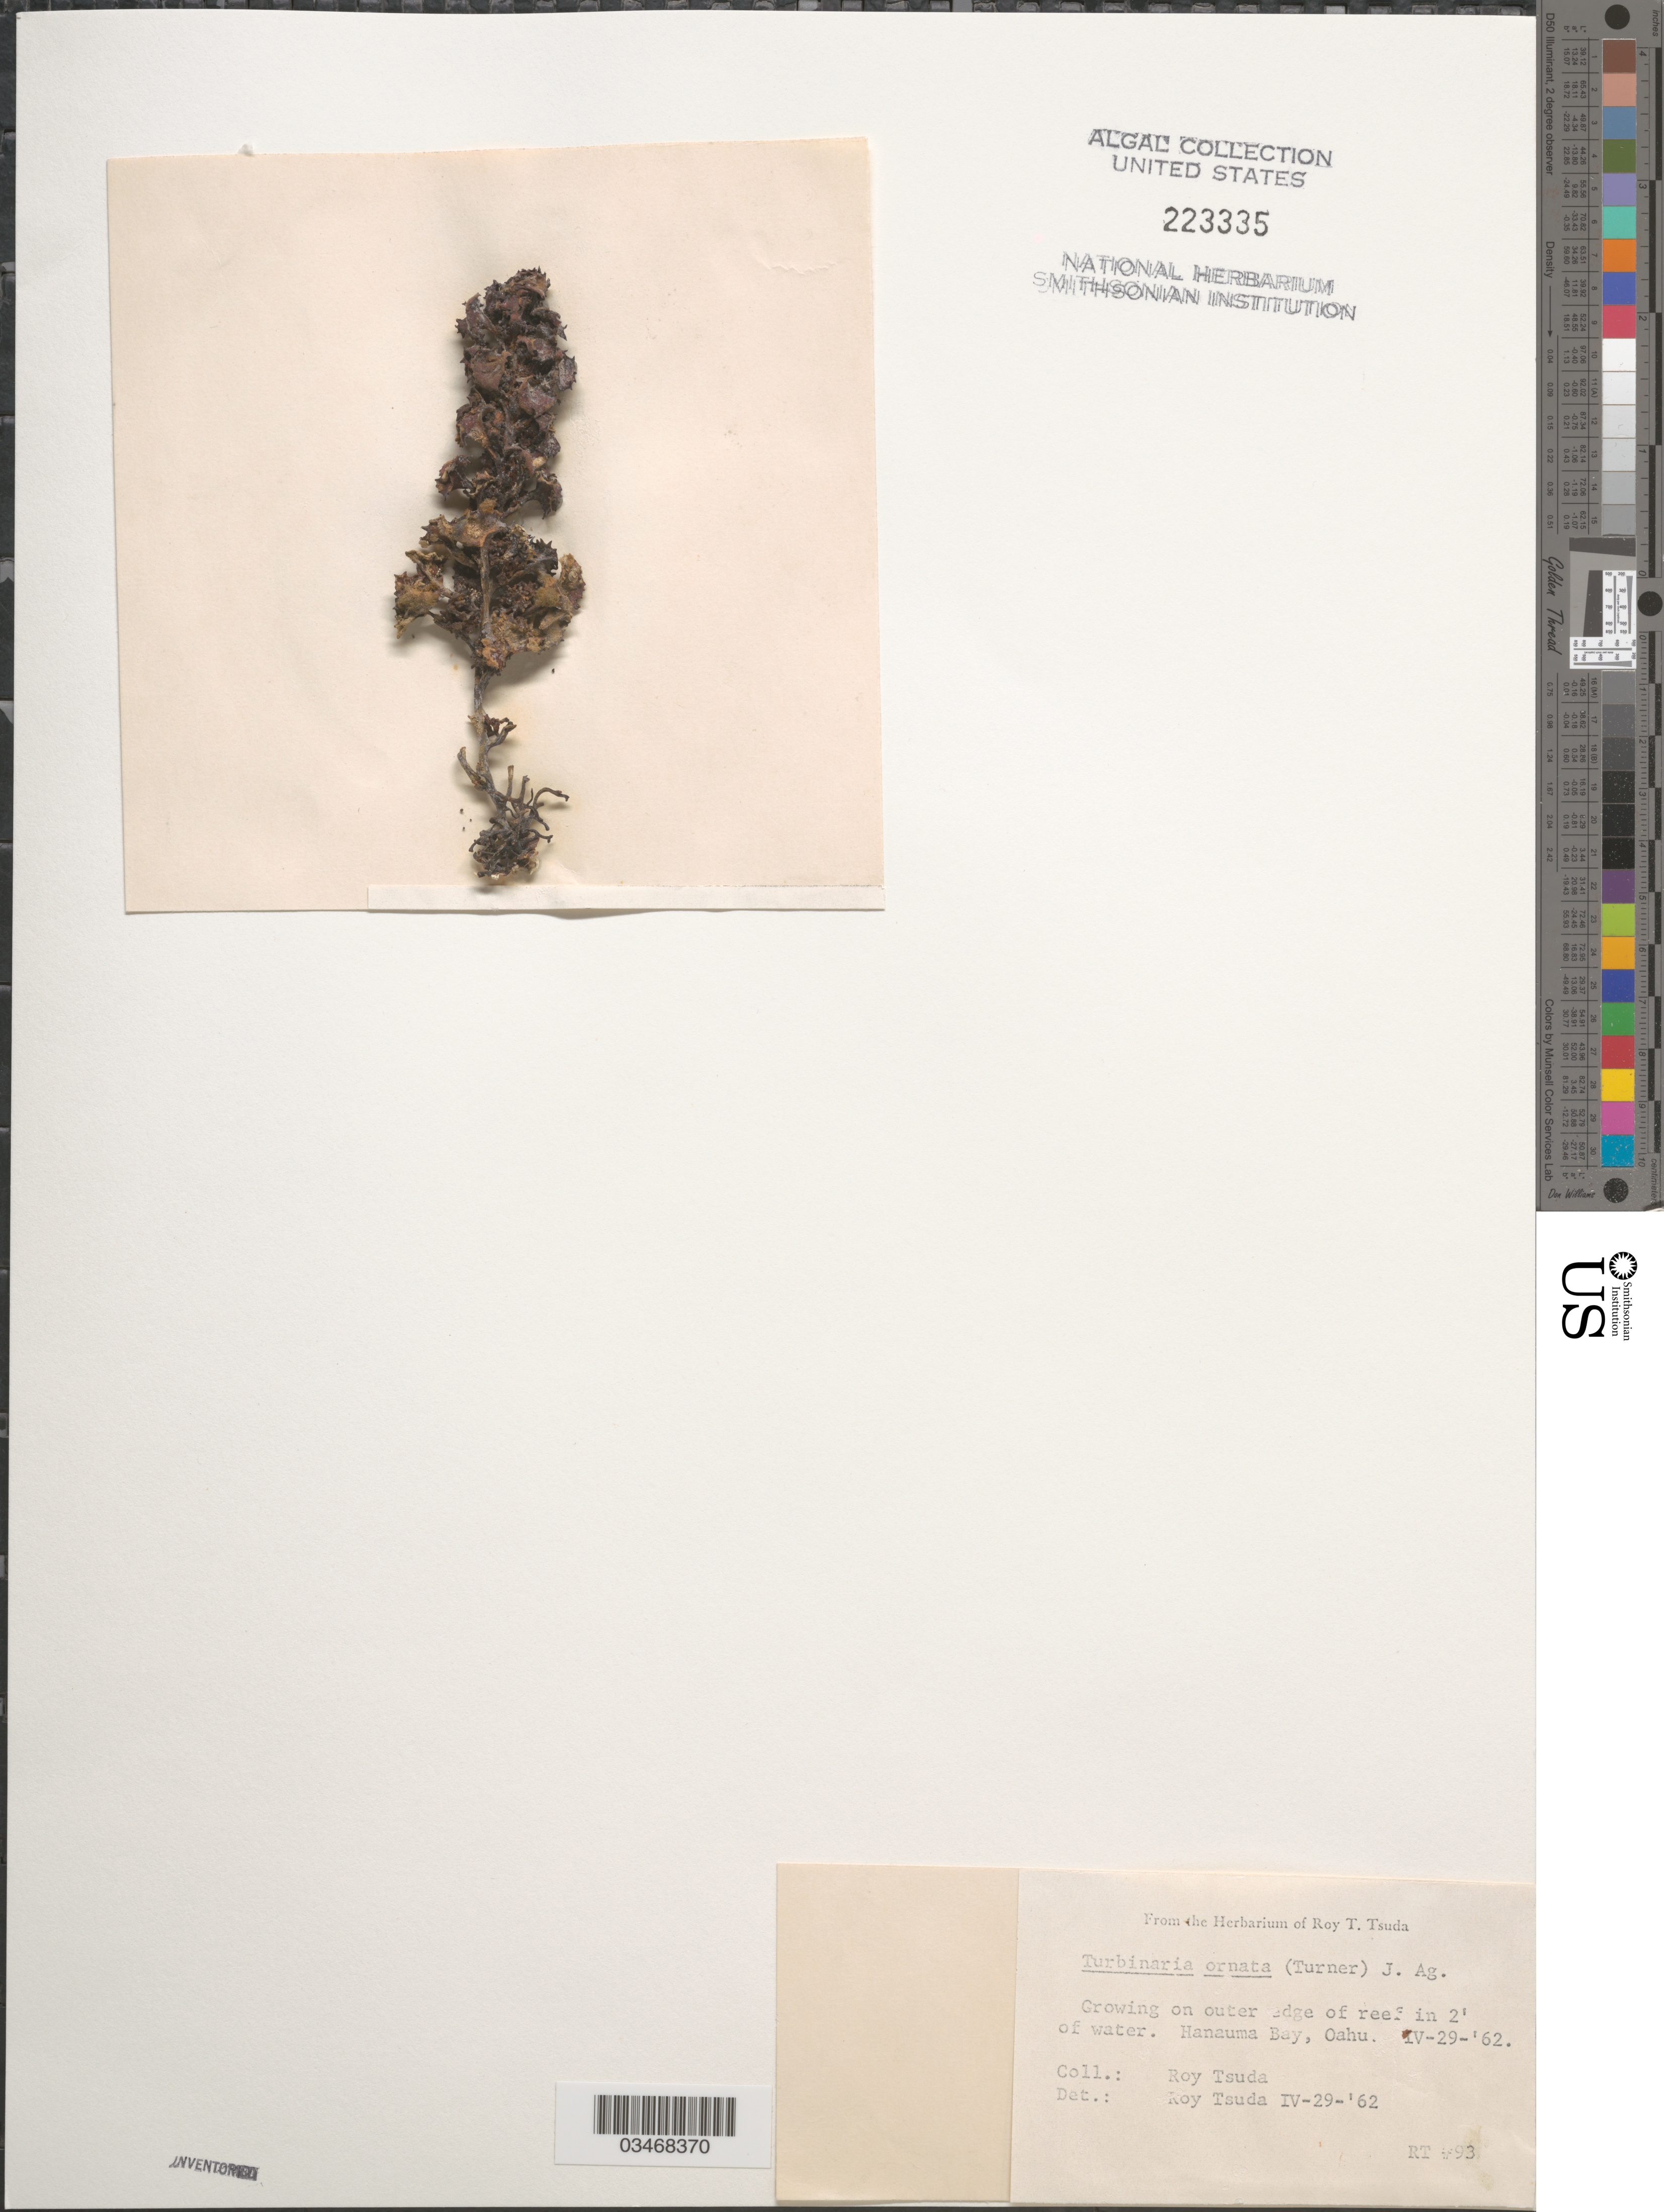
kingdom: Chromista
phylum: Ochrophyta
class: Phaeophyceae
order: Fucales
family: Sargassaceae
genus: Turbinaria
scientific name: Turbinaria ornata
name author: (Turner) J. Agardh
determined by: Tsuda, R. T.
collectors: R. Tsuda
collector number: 93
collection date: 1962-04-29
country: United States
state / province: Hawaii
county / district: Honolulu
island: Oahu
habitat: Growing on outer edge of reef.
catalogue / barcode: US 223335